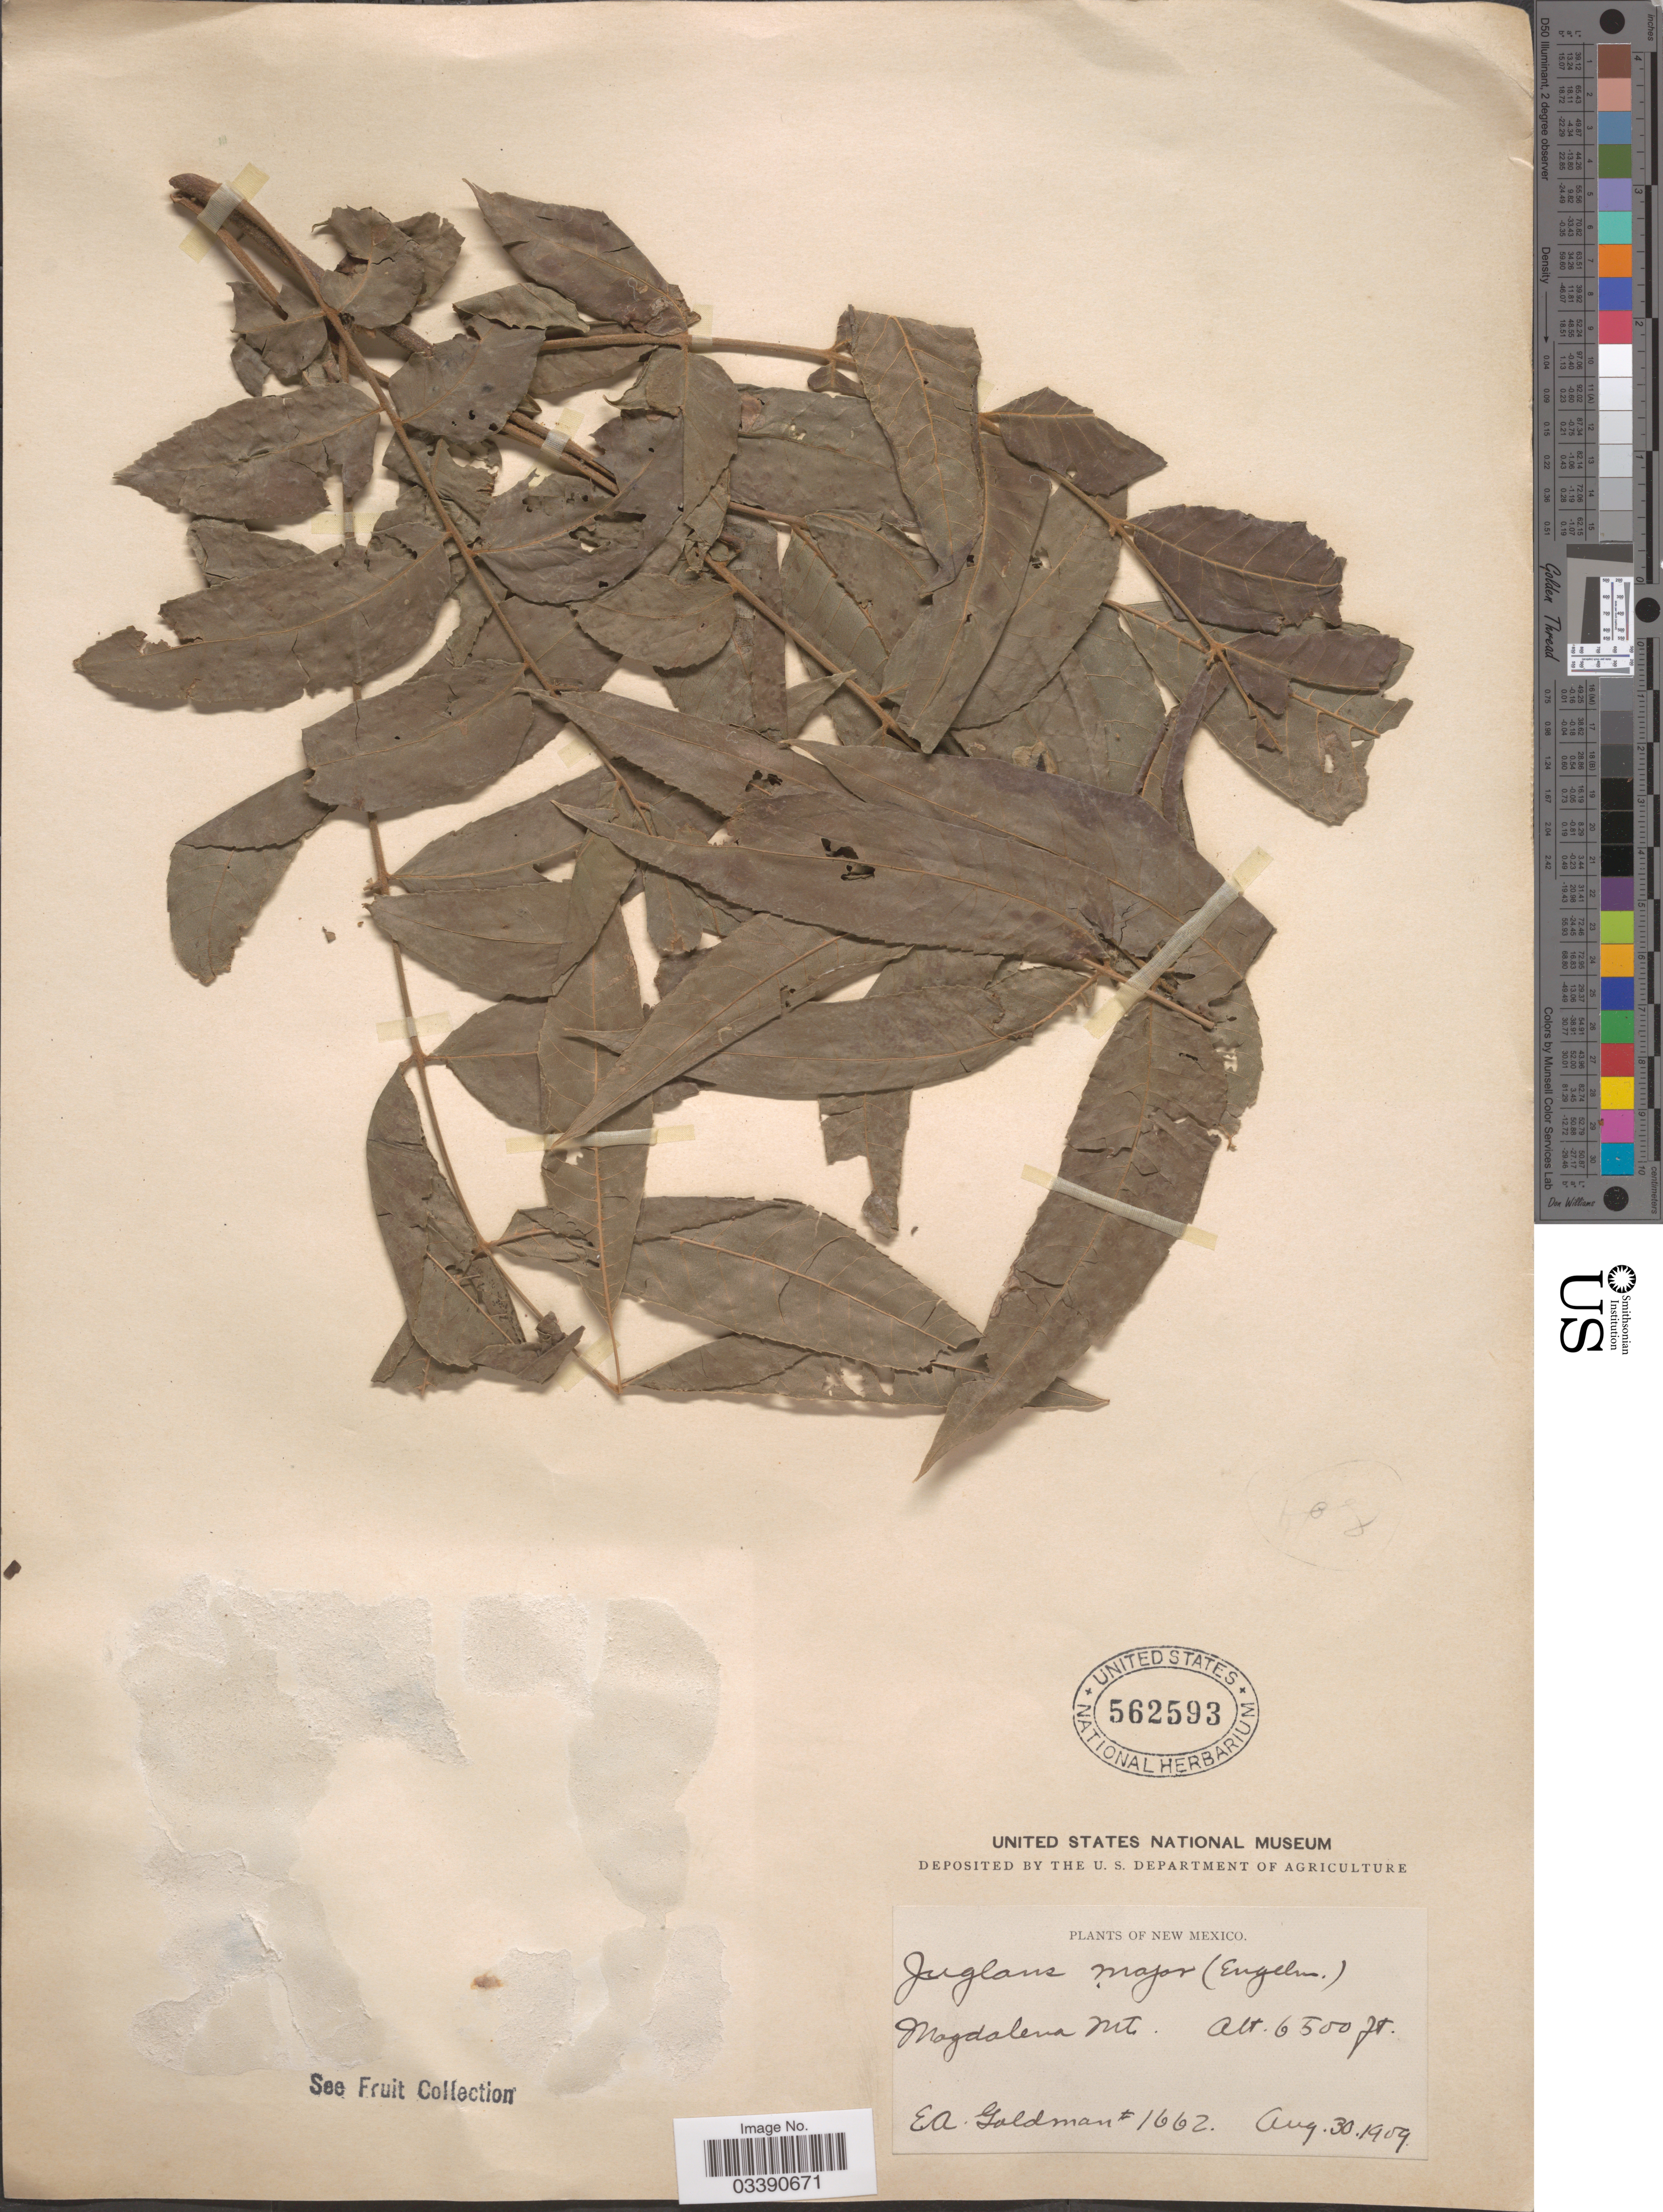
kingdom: Plantae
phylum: Tracheophyta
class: Magnoliopsida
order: Fagales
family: Juglandaceae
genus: Juglans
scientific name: Juglans major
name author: (Torr.) A. Heller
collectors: E. A. Goldman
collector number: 1662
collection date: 1909-08-30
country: United States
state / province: New Mexico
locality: Magdalena Mts.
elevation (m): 1981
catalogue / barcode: US 562593